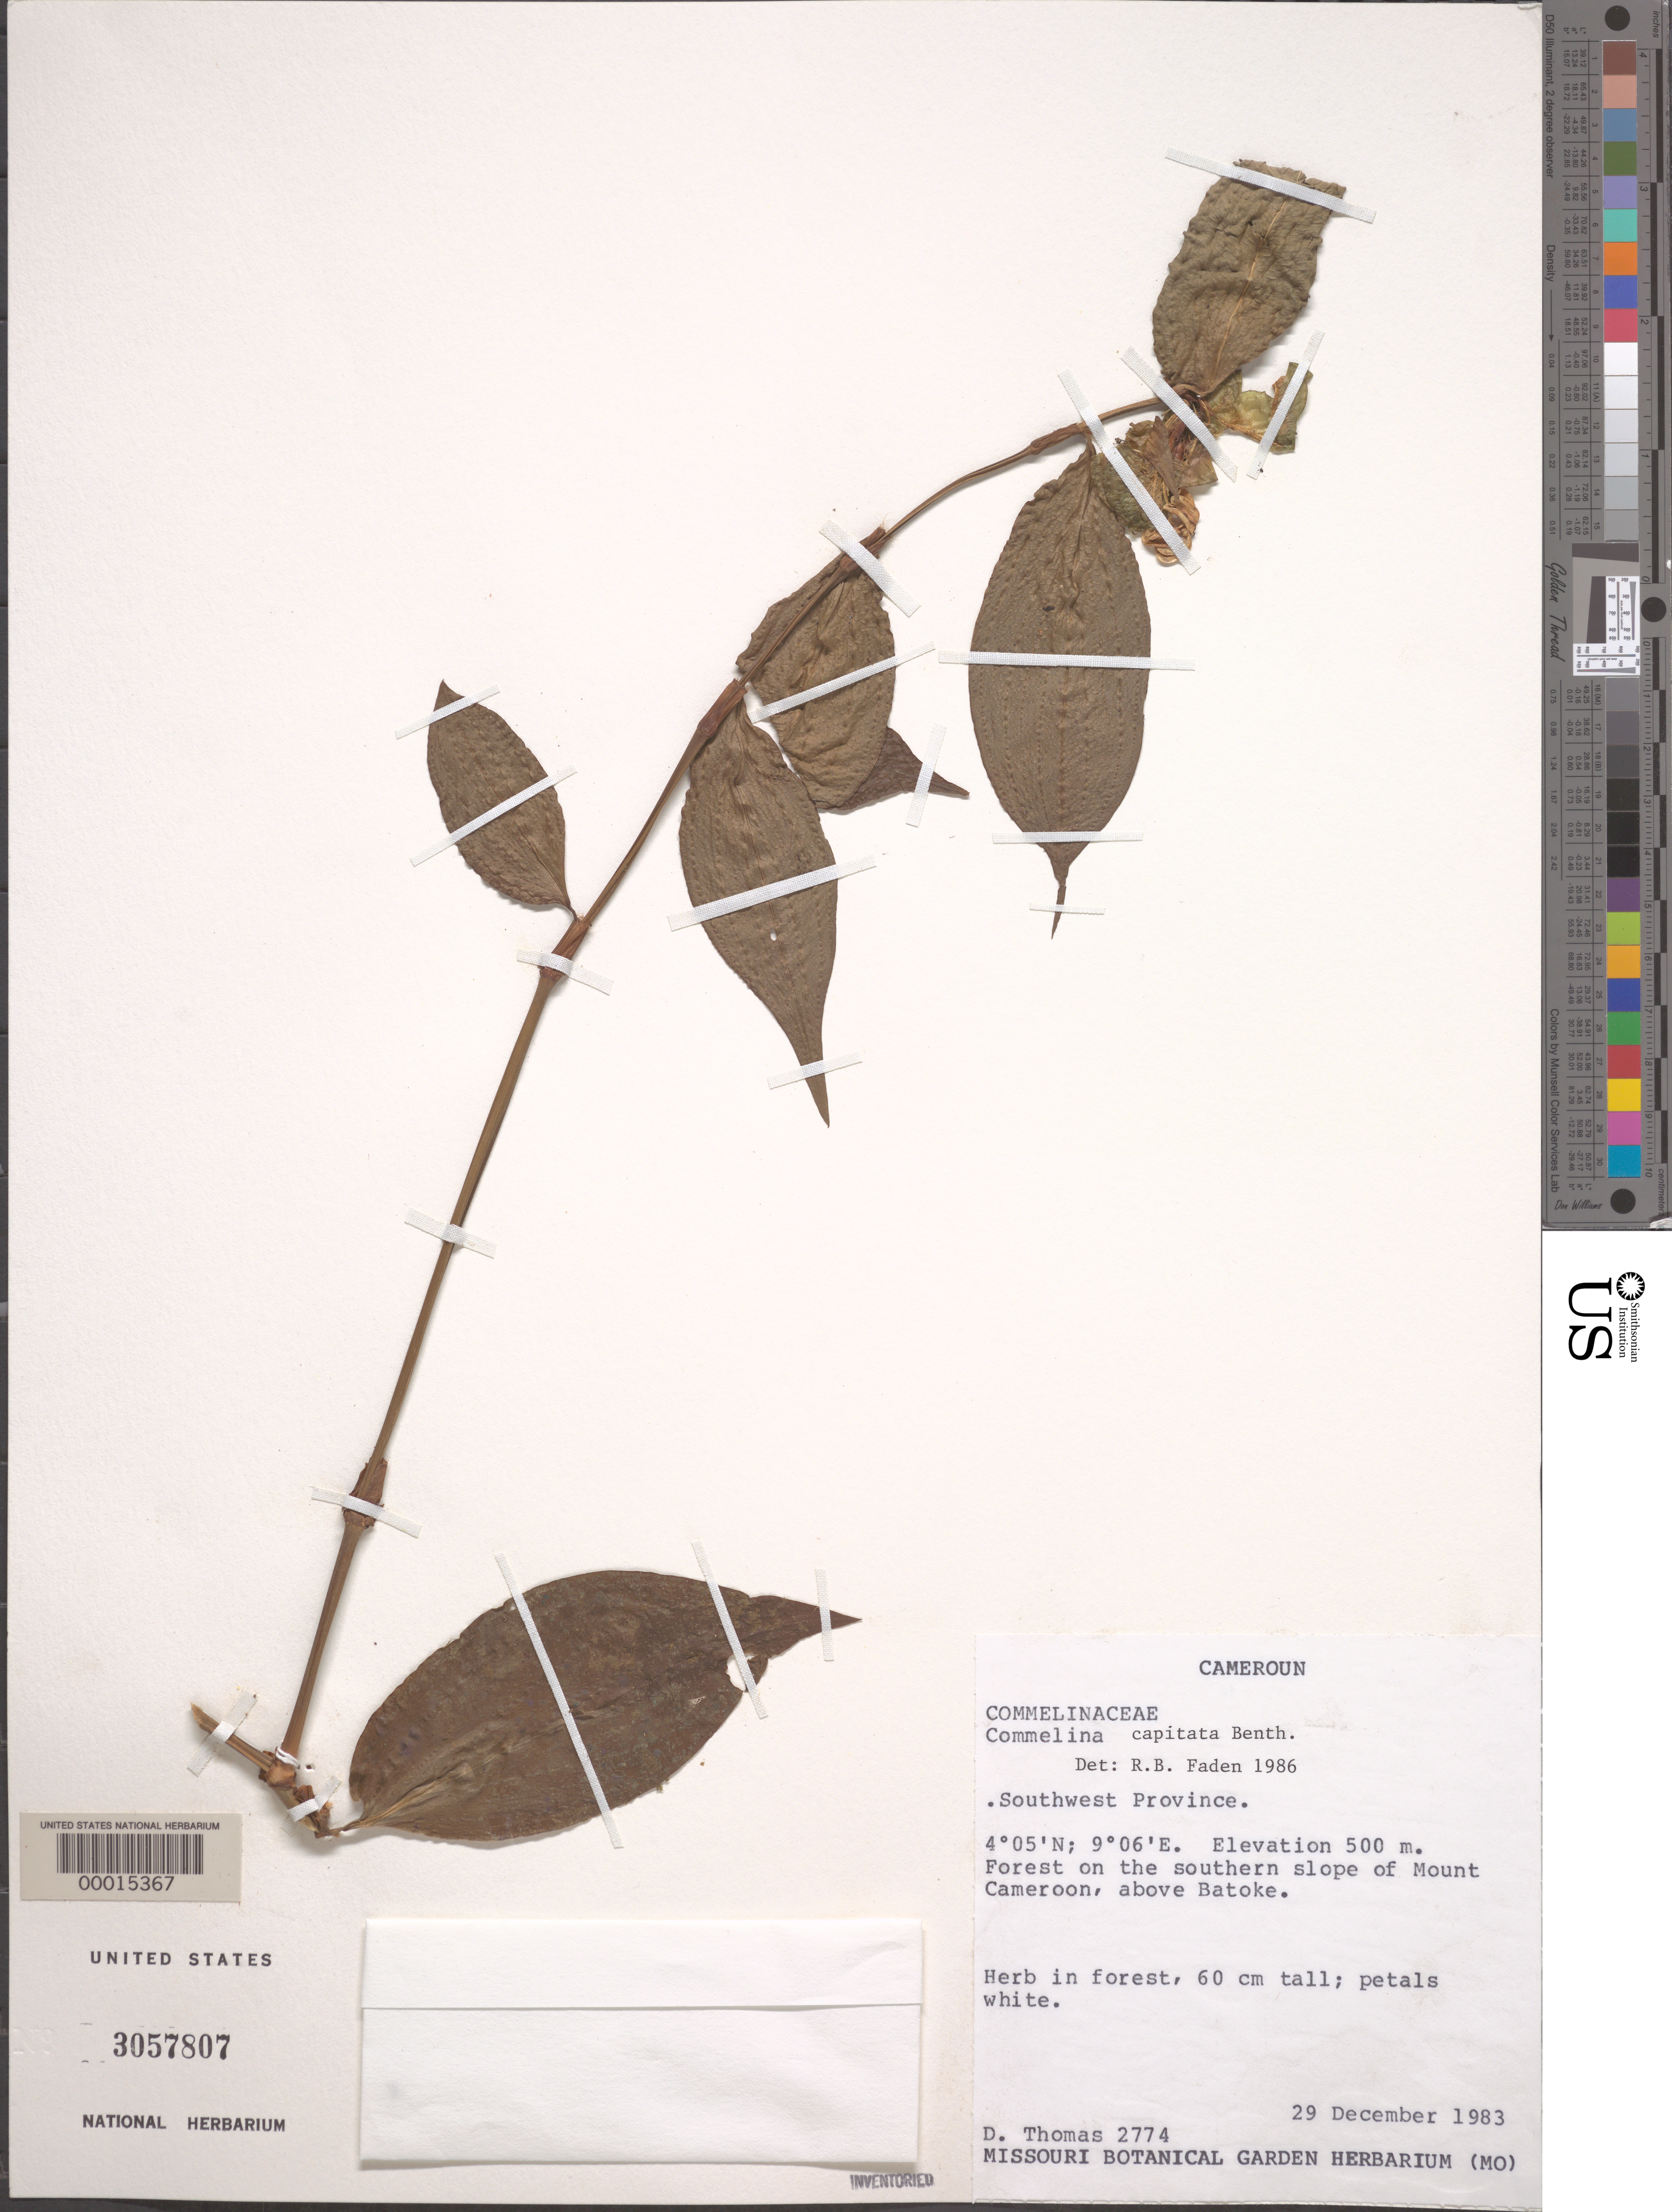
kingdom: Plantae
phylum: Tracheophyta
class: Liliopsida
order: Commelinales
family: Commelinaceae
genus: Commelina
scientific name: Commelina capitata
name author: Benth.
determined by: Faden, Robert B., (US), Smithsonian Institution - National Museum of Natural History (UNITED STATES)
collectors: D. Thomas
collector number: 2774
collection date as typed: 29 Dec 1983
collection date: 1983-12-29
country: Cameroon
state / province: Sud-Ouest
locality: Mt. cameroon above batoke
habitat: Slope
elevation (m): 500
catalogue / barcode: US 3057807